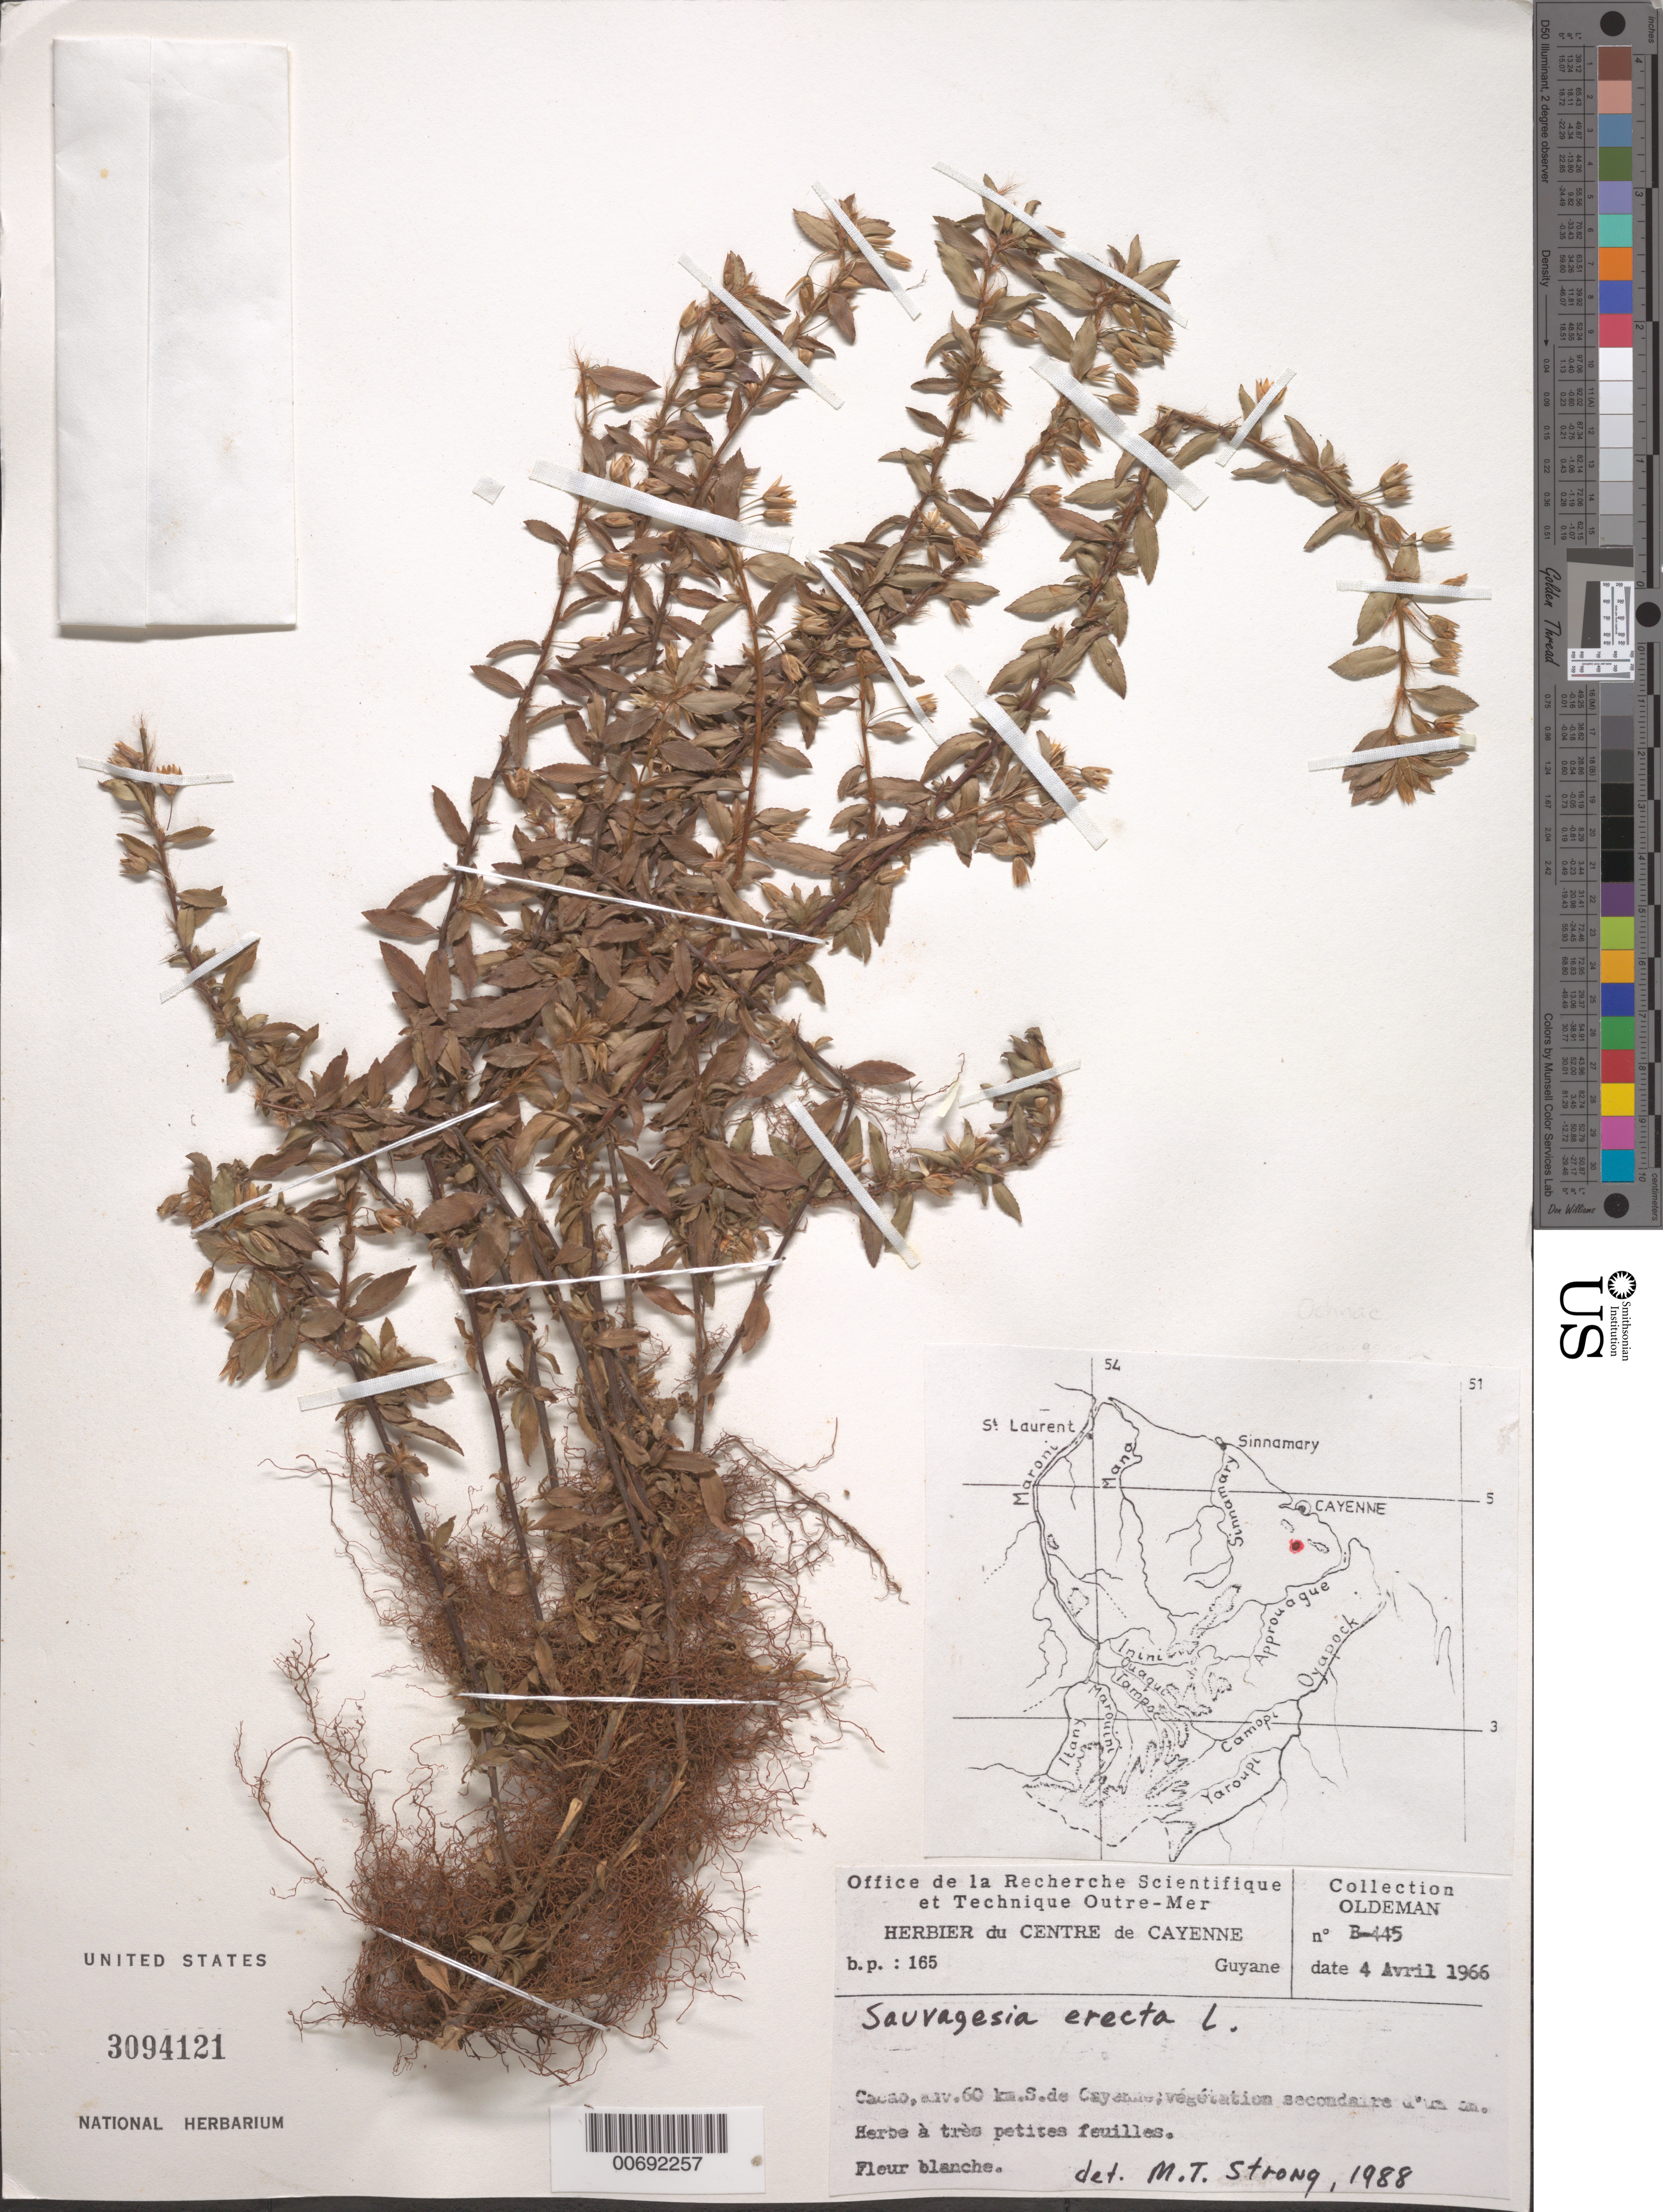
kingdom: Plantae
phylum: Tracheophyta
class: Magnoliopsida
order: Malpighiales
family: Ochnaceae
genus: Sauvagesia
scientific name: Sauvagesia erecta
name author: L.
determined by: Strong, M. T., (US), Smithsonian Institution - National Museum of Natural History (UNITED STATES)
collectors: R. Oldeman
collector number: B 445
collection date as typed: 4-Apr-66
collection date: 1966-04-04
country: French Guiana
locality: Cacao Village, env. 60 km S de Cayenne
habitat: Secondary vegetation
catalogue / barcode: US 3094121